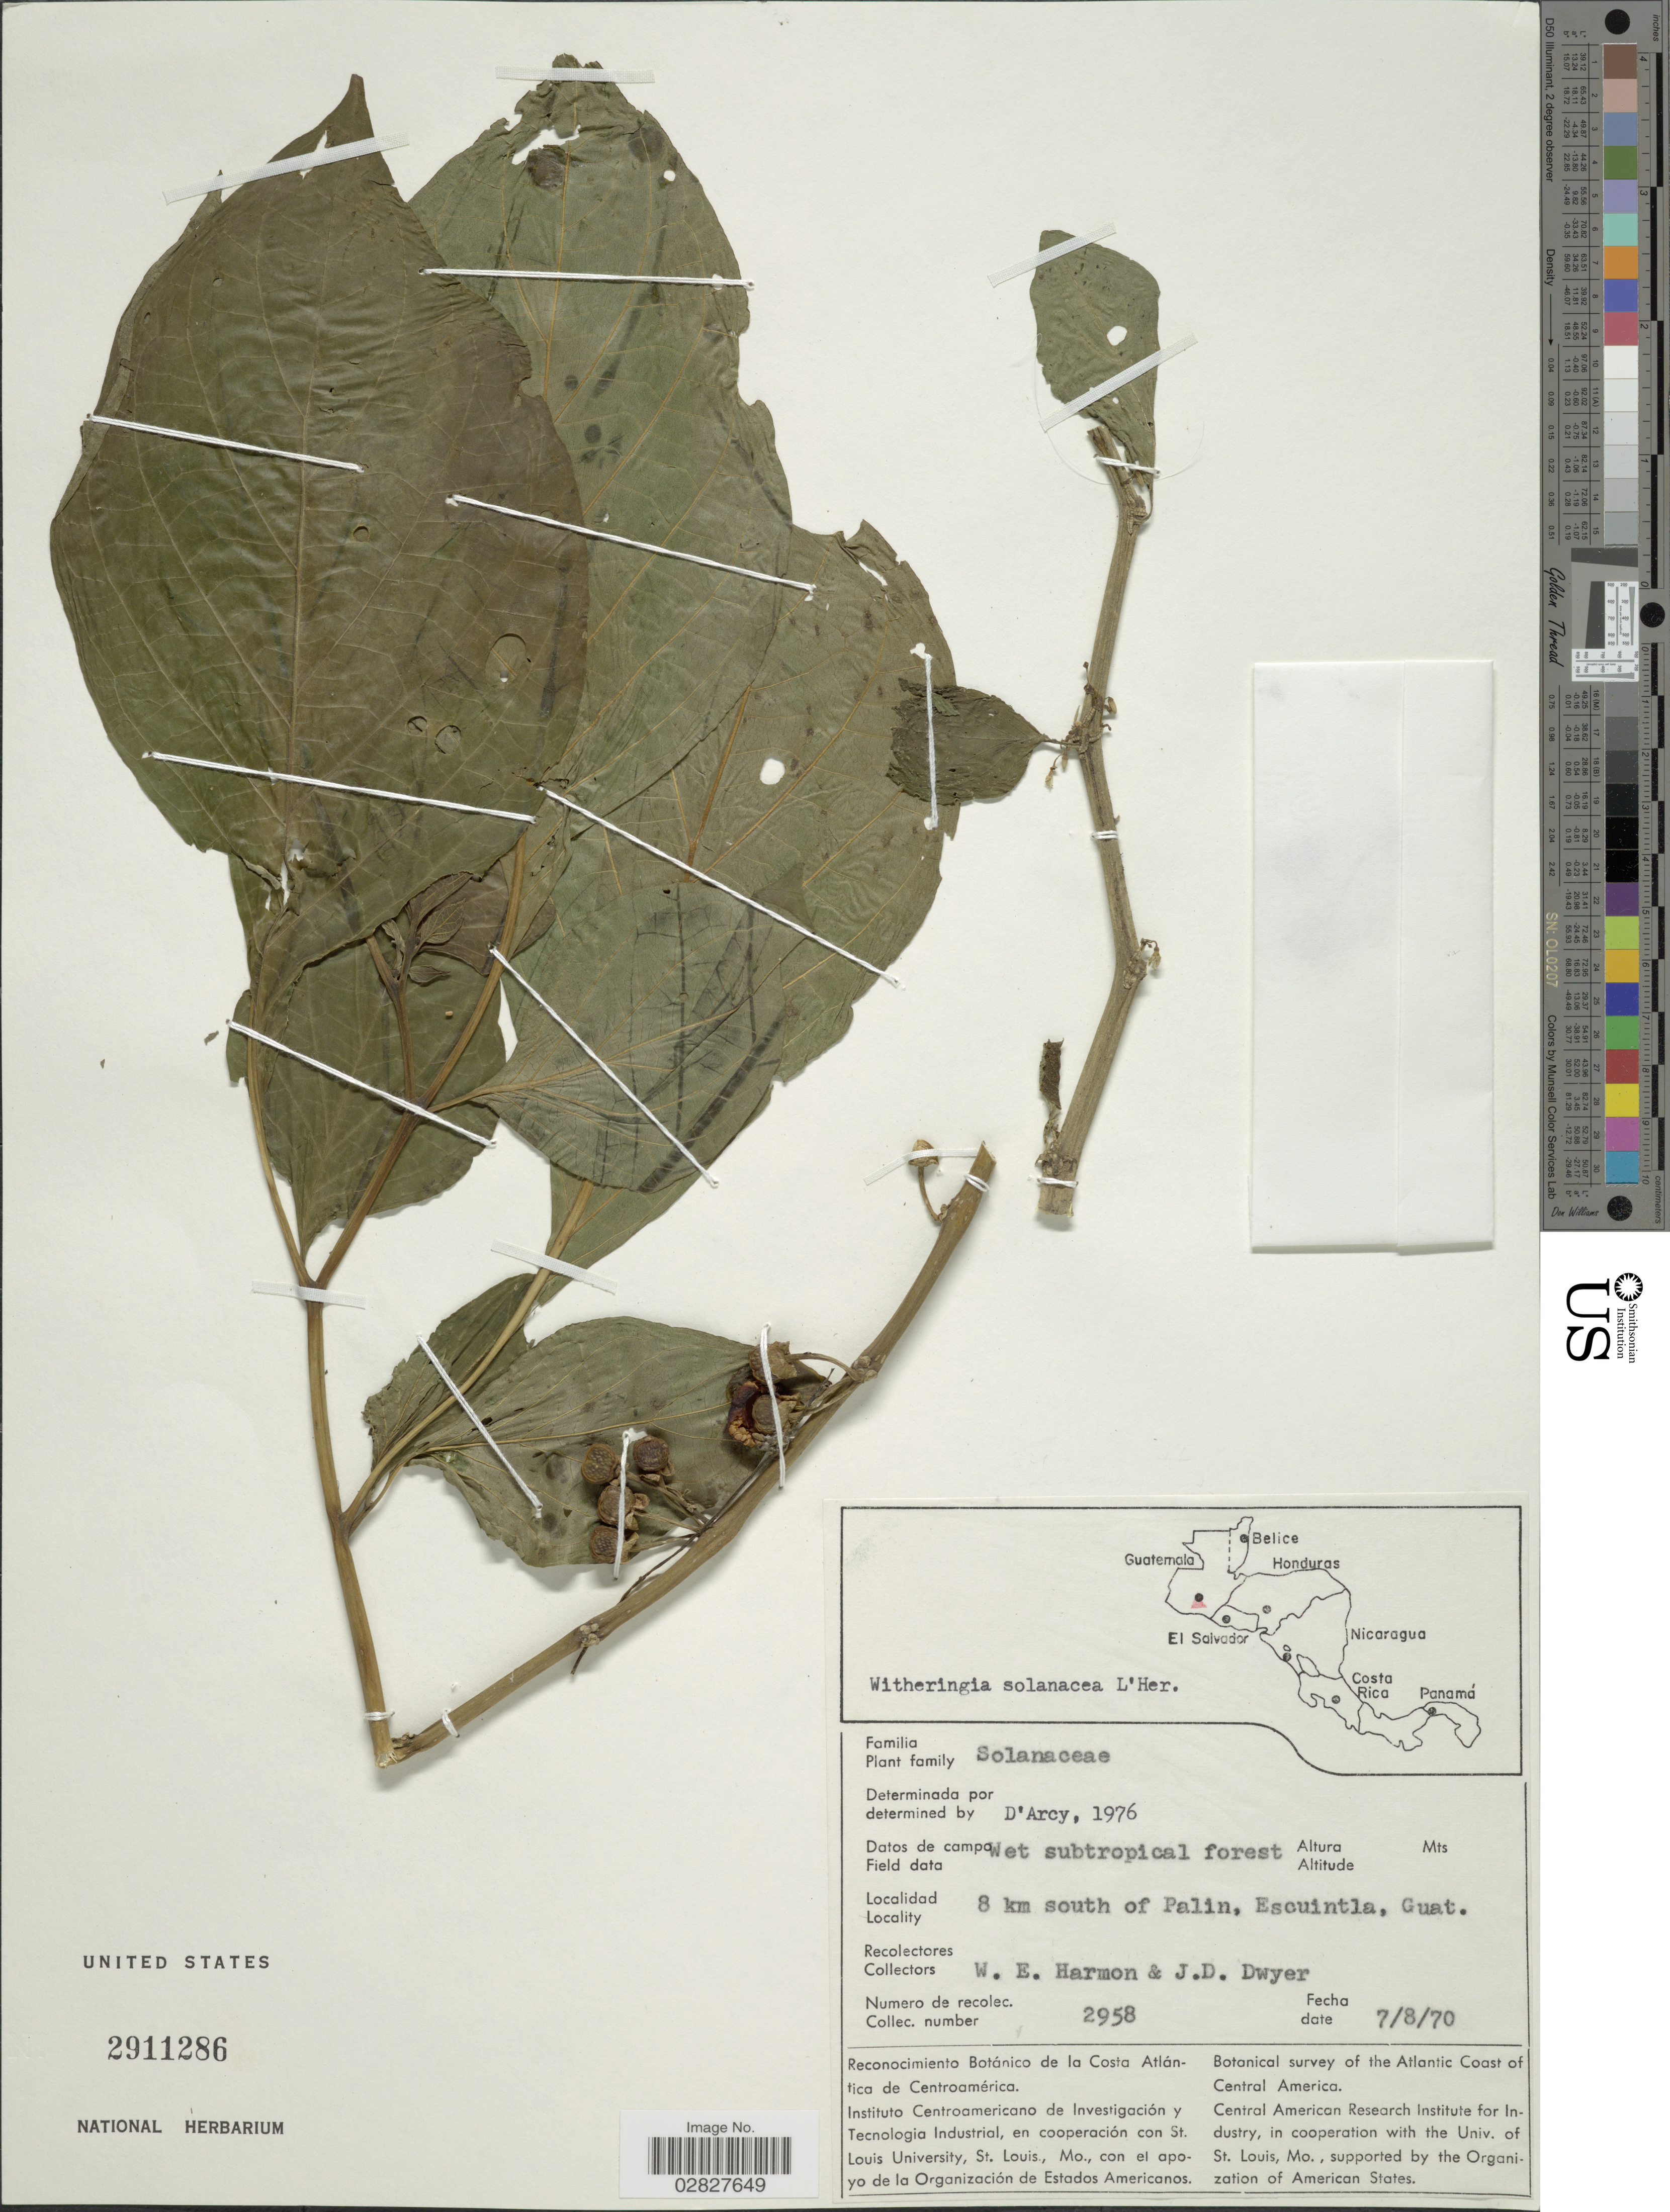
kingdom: Plantae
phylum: Tracheophyta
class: Magnoliopsida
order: Solanales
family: Solanaceae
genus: Witheringia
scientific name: Witheringia solanacea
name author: L'Hér.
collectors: W. E. Harmon & J. D. Dwyer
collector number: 2958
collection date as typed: Transcribed d/m/y: 7/8/70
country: Guatemala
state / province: Escuintla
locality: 8 km south of Palin.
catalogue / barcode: US 2911286